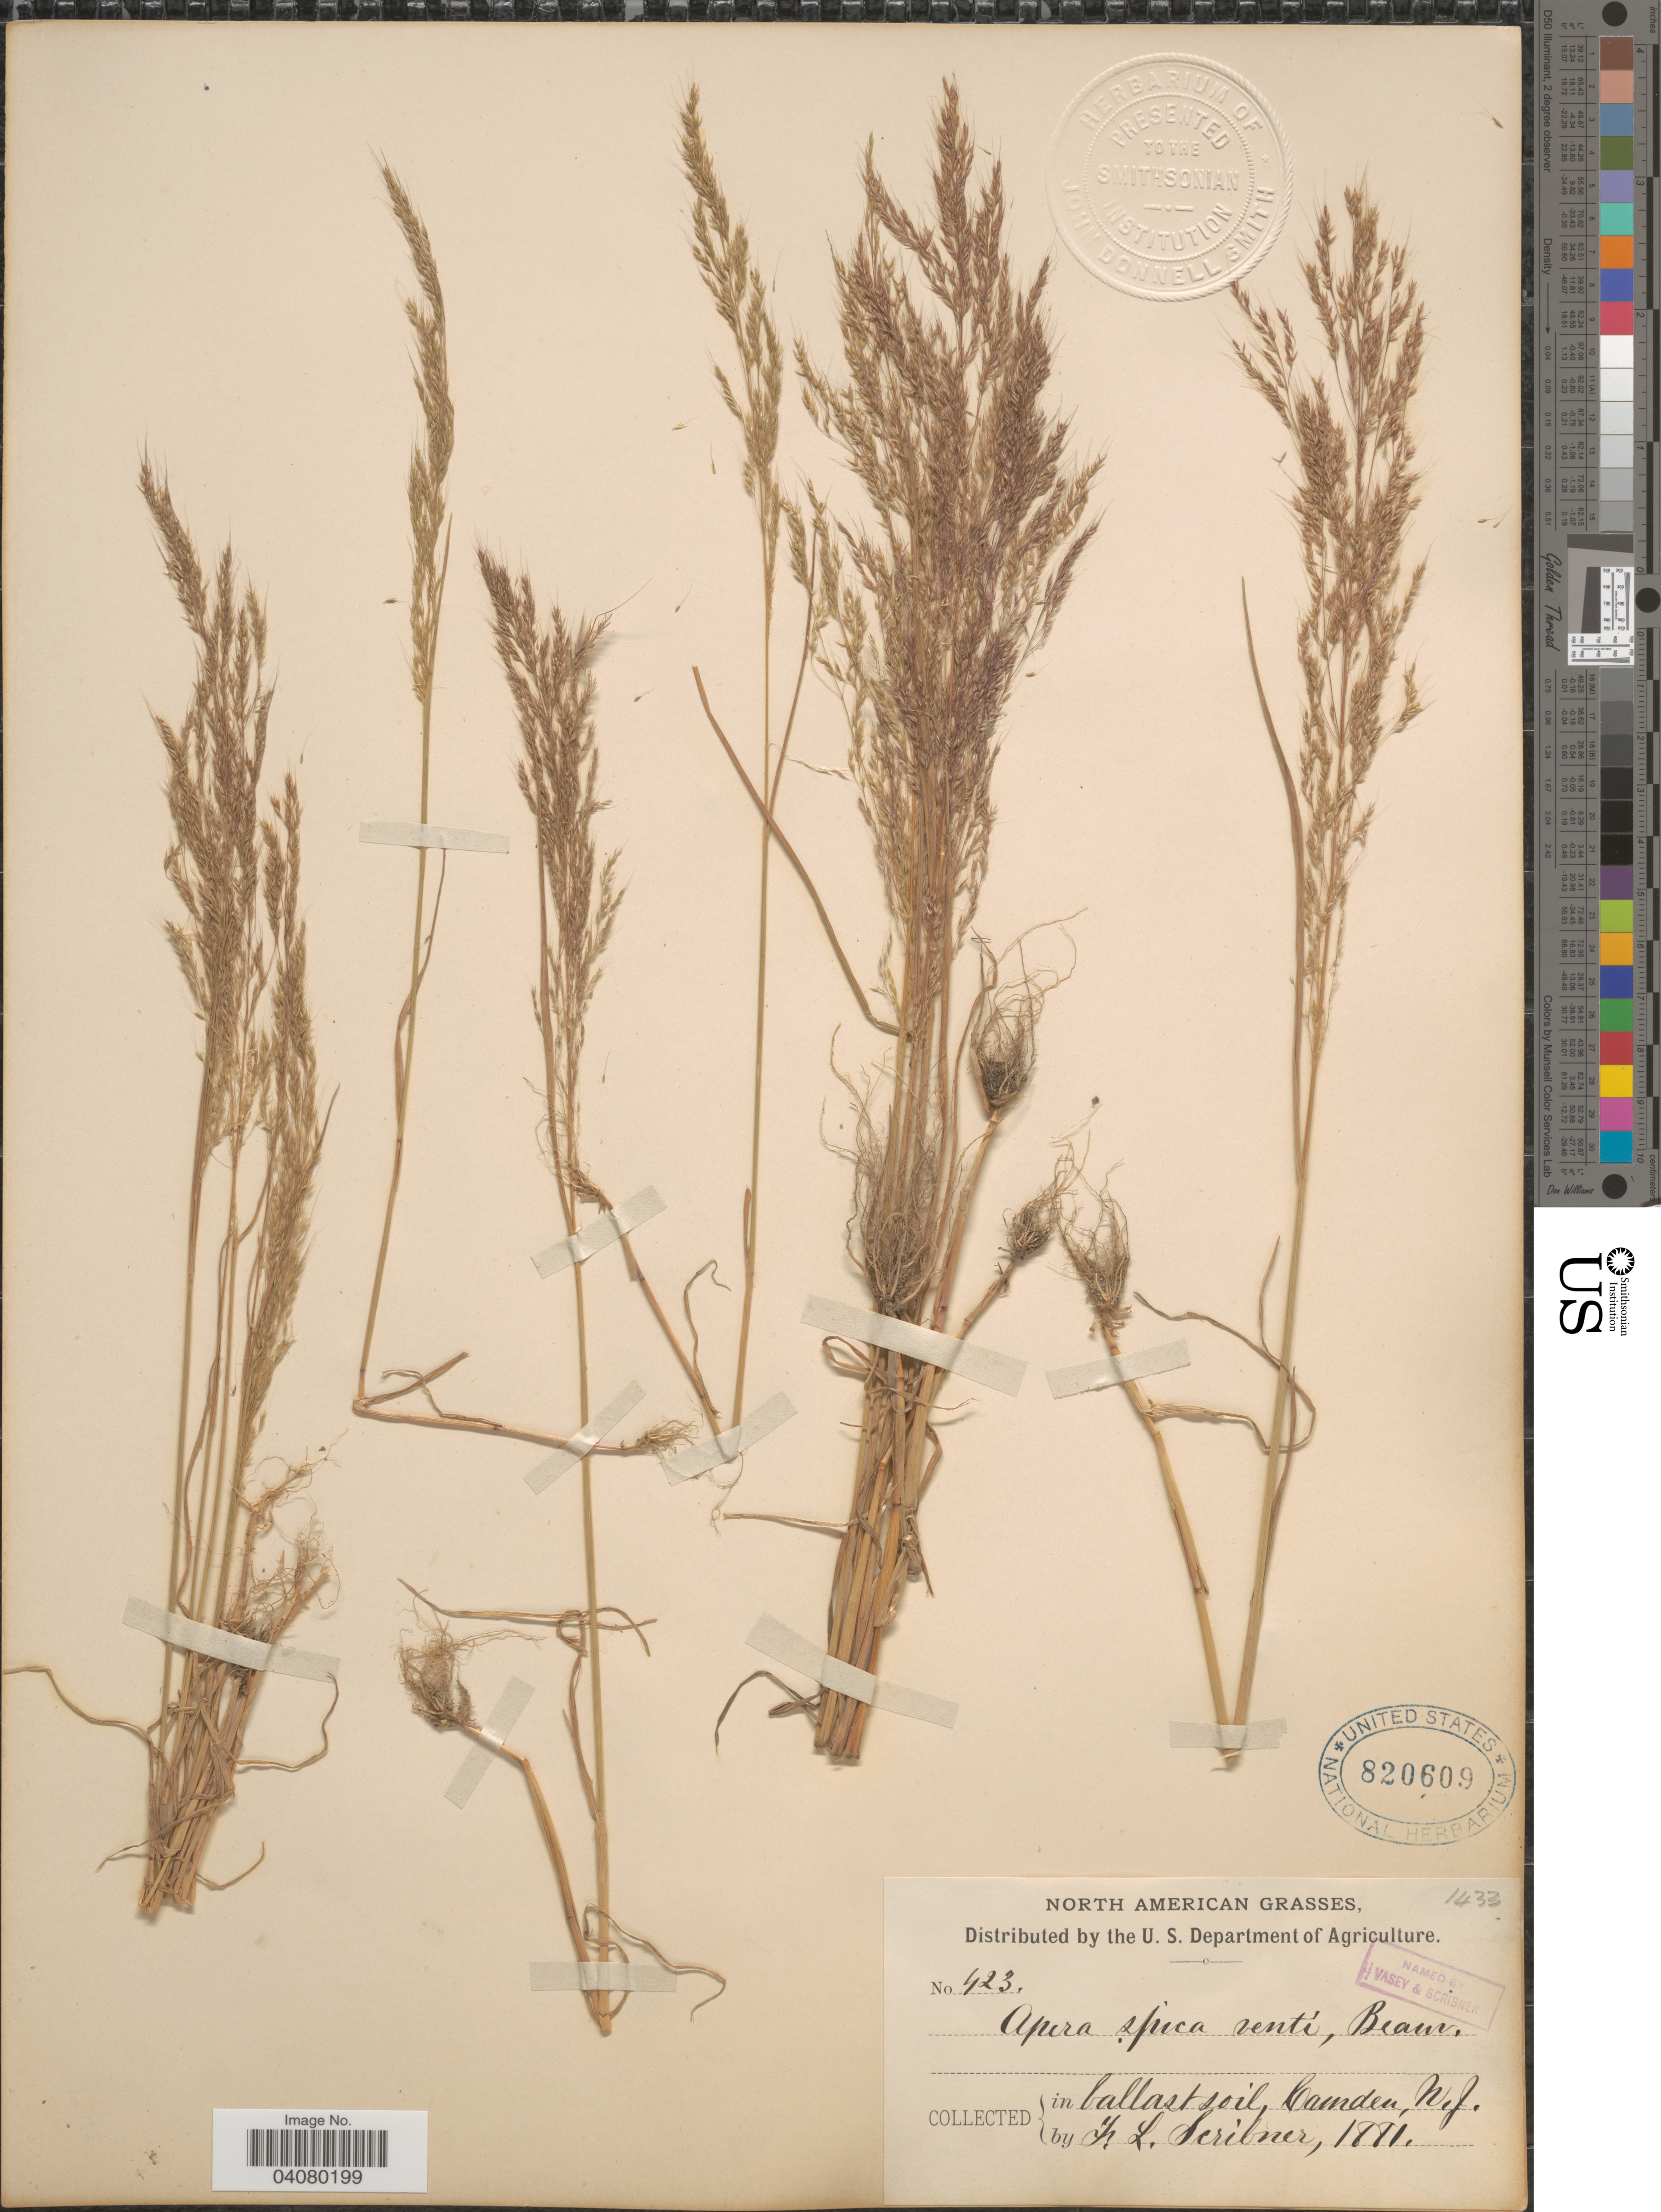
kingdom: Plantae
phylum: Tracheophyta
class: Liliopsida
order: Poales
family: Poaceae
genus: Apera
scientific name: Apera spica-venti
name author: (L.) P. Beauv.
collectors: F. L. Scribner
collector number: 423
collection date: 1881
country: United States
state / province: New Jersey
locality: Camden.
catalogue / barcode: US 820609